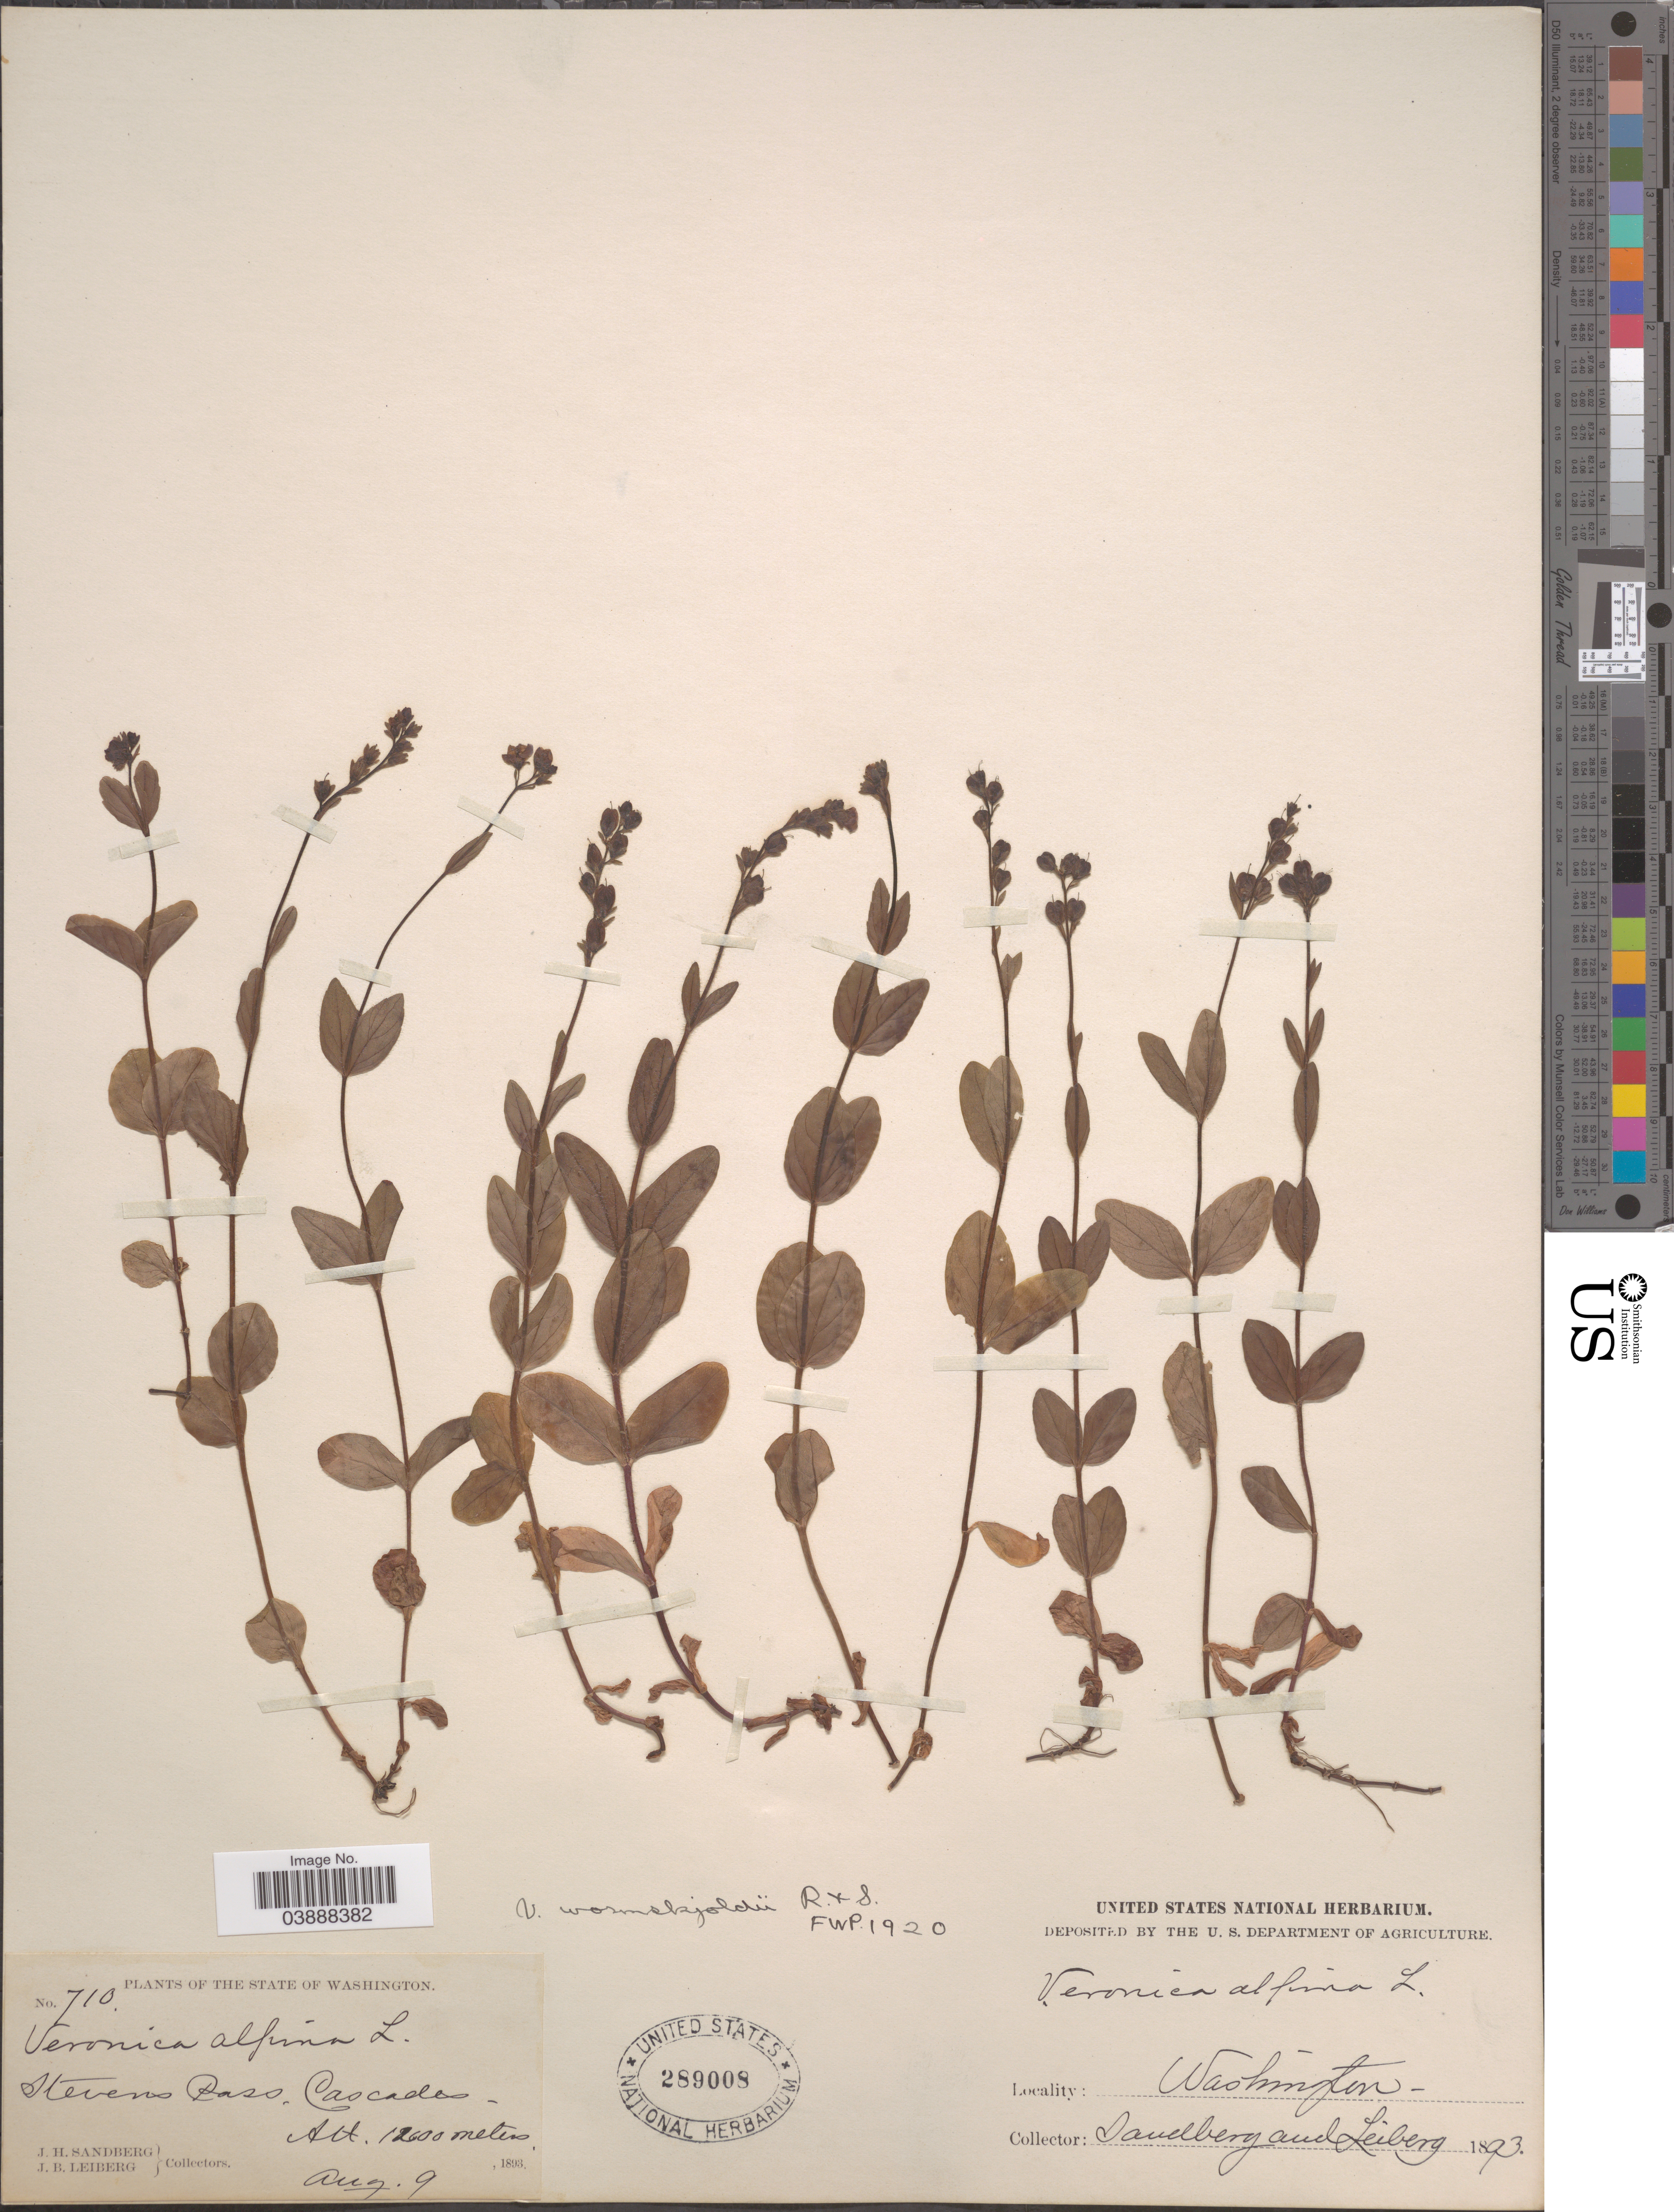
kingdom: Plantae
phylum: Tracheophyta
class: Magnoliopsida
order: Lamiales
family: Plantaginaceae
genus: Veronica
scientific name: Veronica wormskjoldii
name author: Roem. & Schult.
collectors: J. H. Sandberg & J. B. Leiberg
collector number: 710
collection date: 1893-08-09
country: United States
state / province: Washington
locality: Stevens Pass, Cascades.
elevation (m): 1200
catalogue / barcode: US 289008